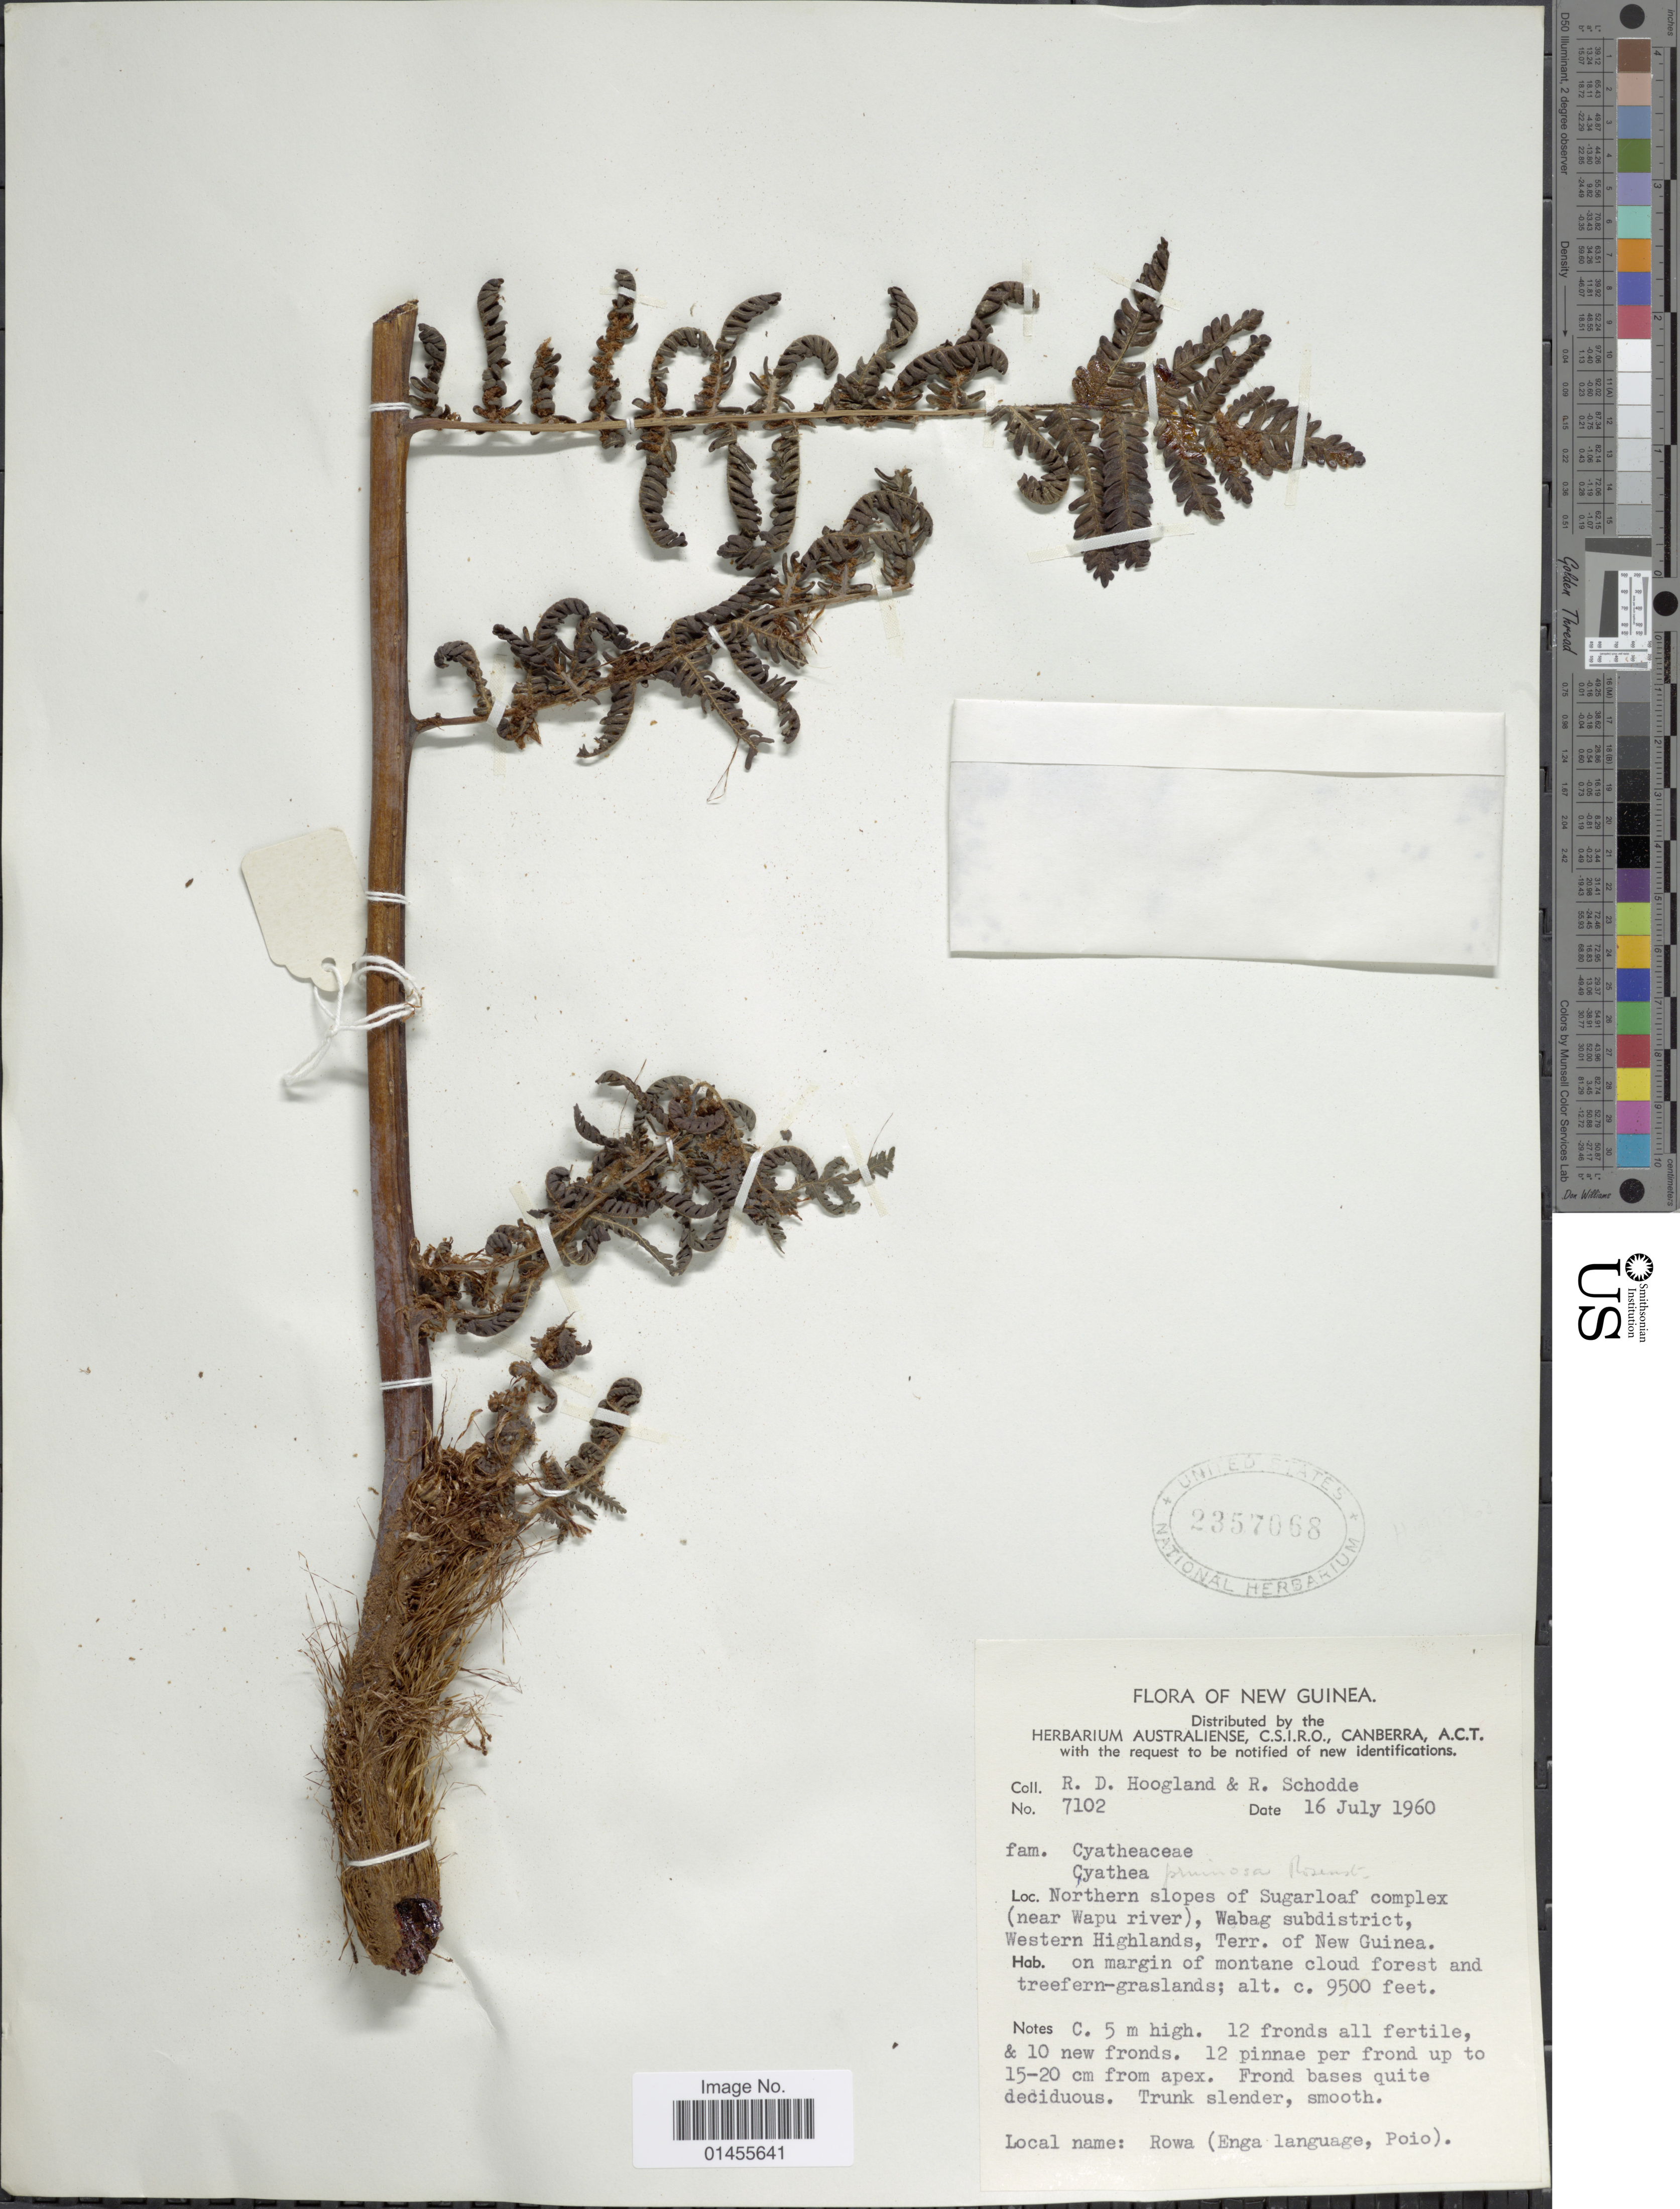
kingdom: Plantae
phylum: Tracheophyta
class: Polypodiopsida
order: Cyatheales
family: Cyatheaceae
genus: Alsophila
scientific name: Alsophila pruinosa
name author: (Rosenst.) R.M. Tryon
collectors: R. D. Hoogland & R. Schodde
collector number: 7102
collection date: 1960-07-16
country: Papua New Guinea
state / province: Western Highlands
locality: New Guinea. Northern slopes of Sugarloaf complex (near Wapu river), Wabag subdistrict, Western Highlands, Terr. of New Guinea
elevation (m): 2896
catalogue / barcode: US 2357068